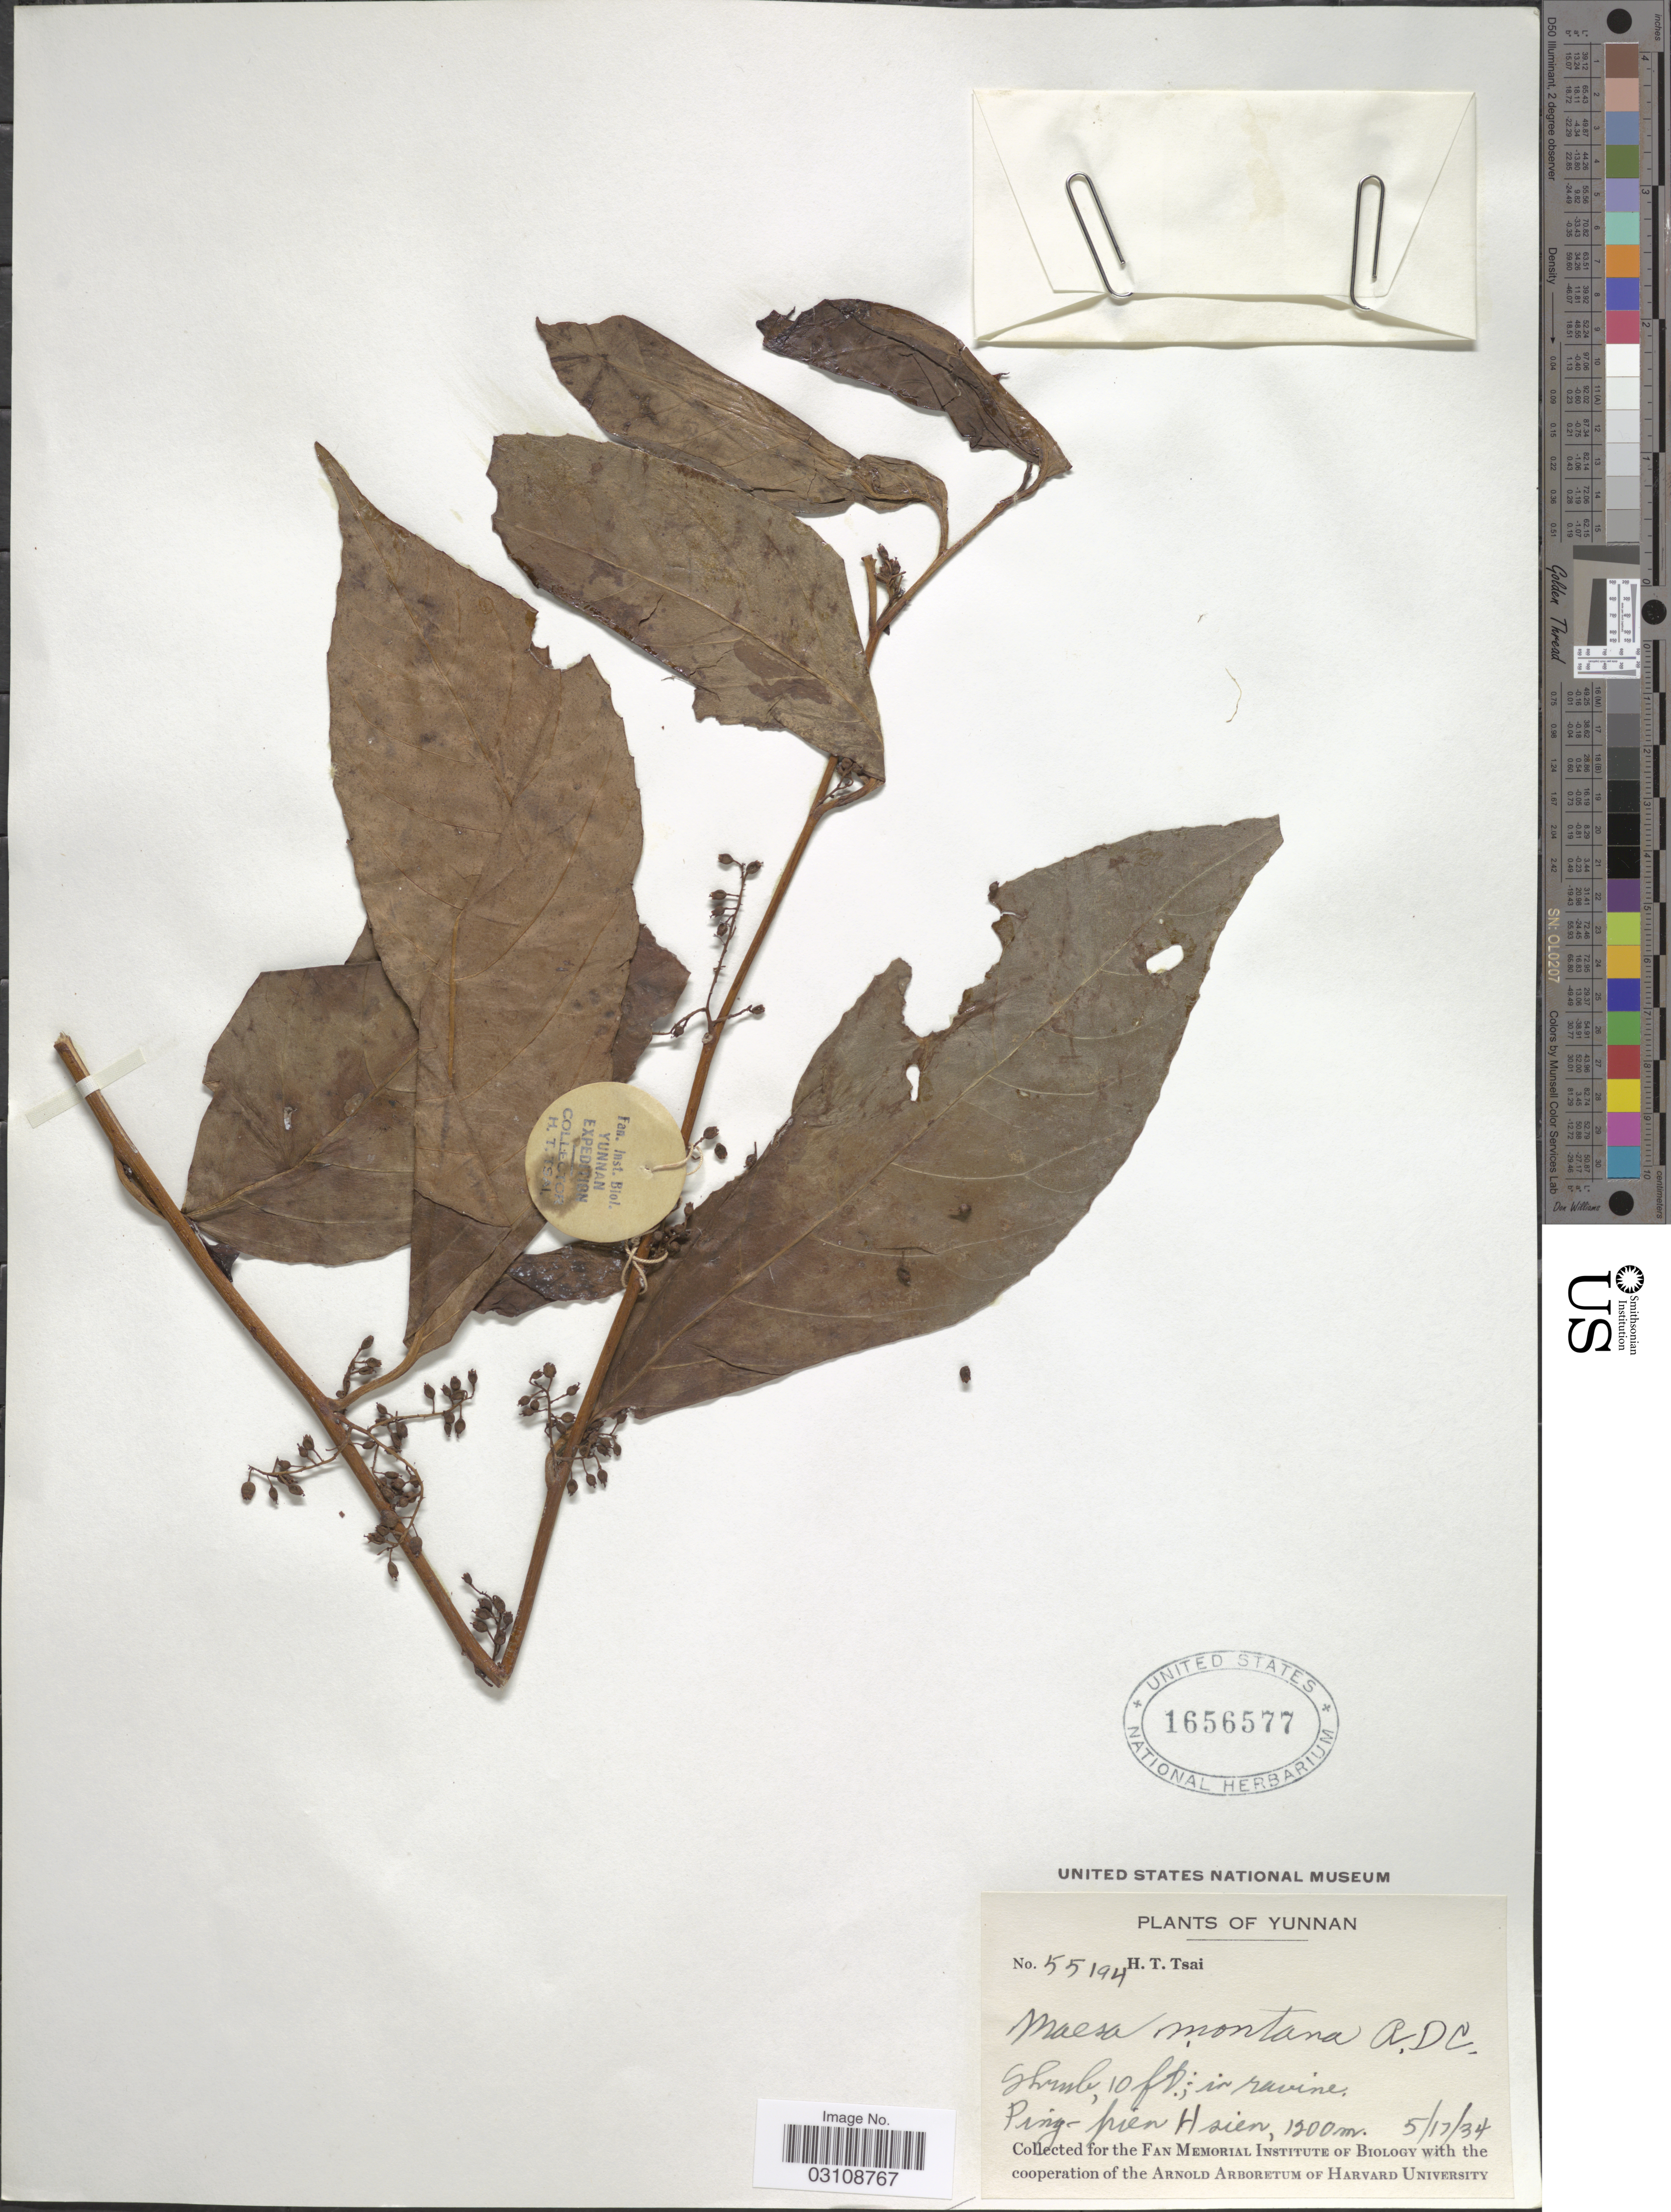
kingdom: Plantae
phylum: Tracheophyta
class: Magnoliopsida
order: Ericales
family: Primulaceae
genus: Maesa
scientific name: Maesa montana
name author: A. DC.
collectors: H. Tsai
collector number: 55194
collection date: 1934-05-17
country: China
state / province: Yunnan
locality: Ping-pien Hsien.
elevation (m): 1200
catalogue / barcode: US 1656577